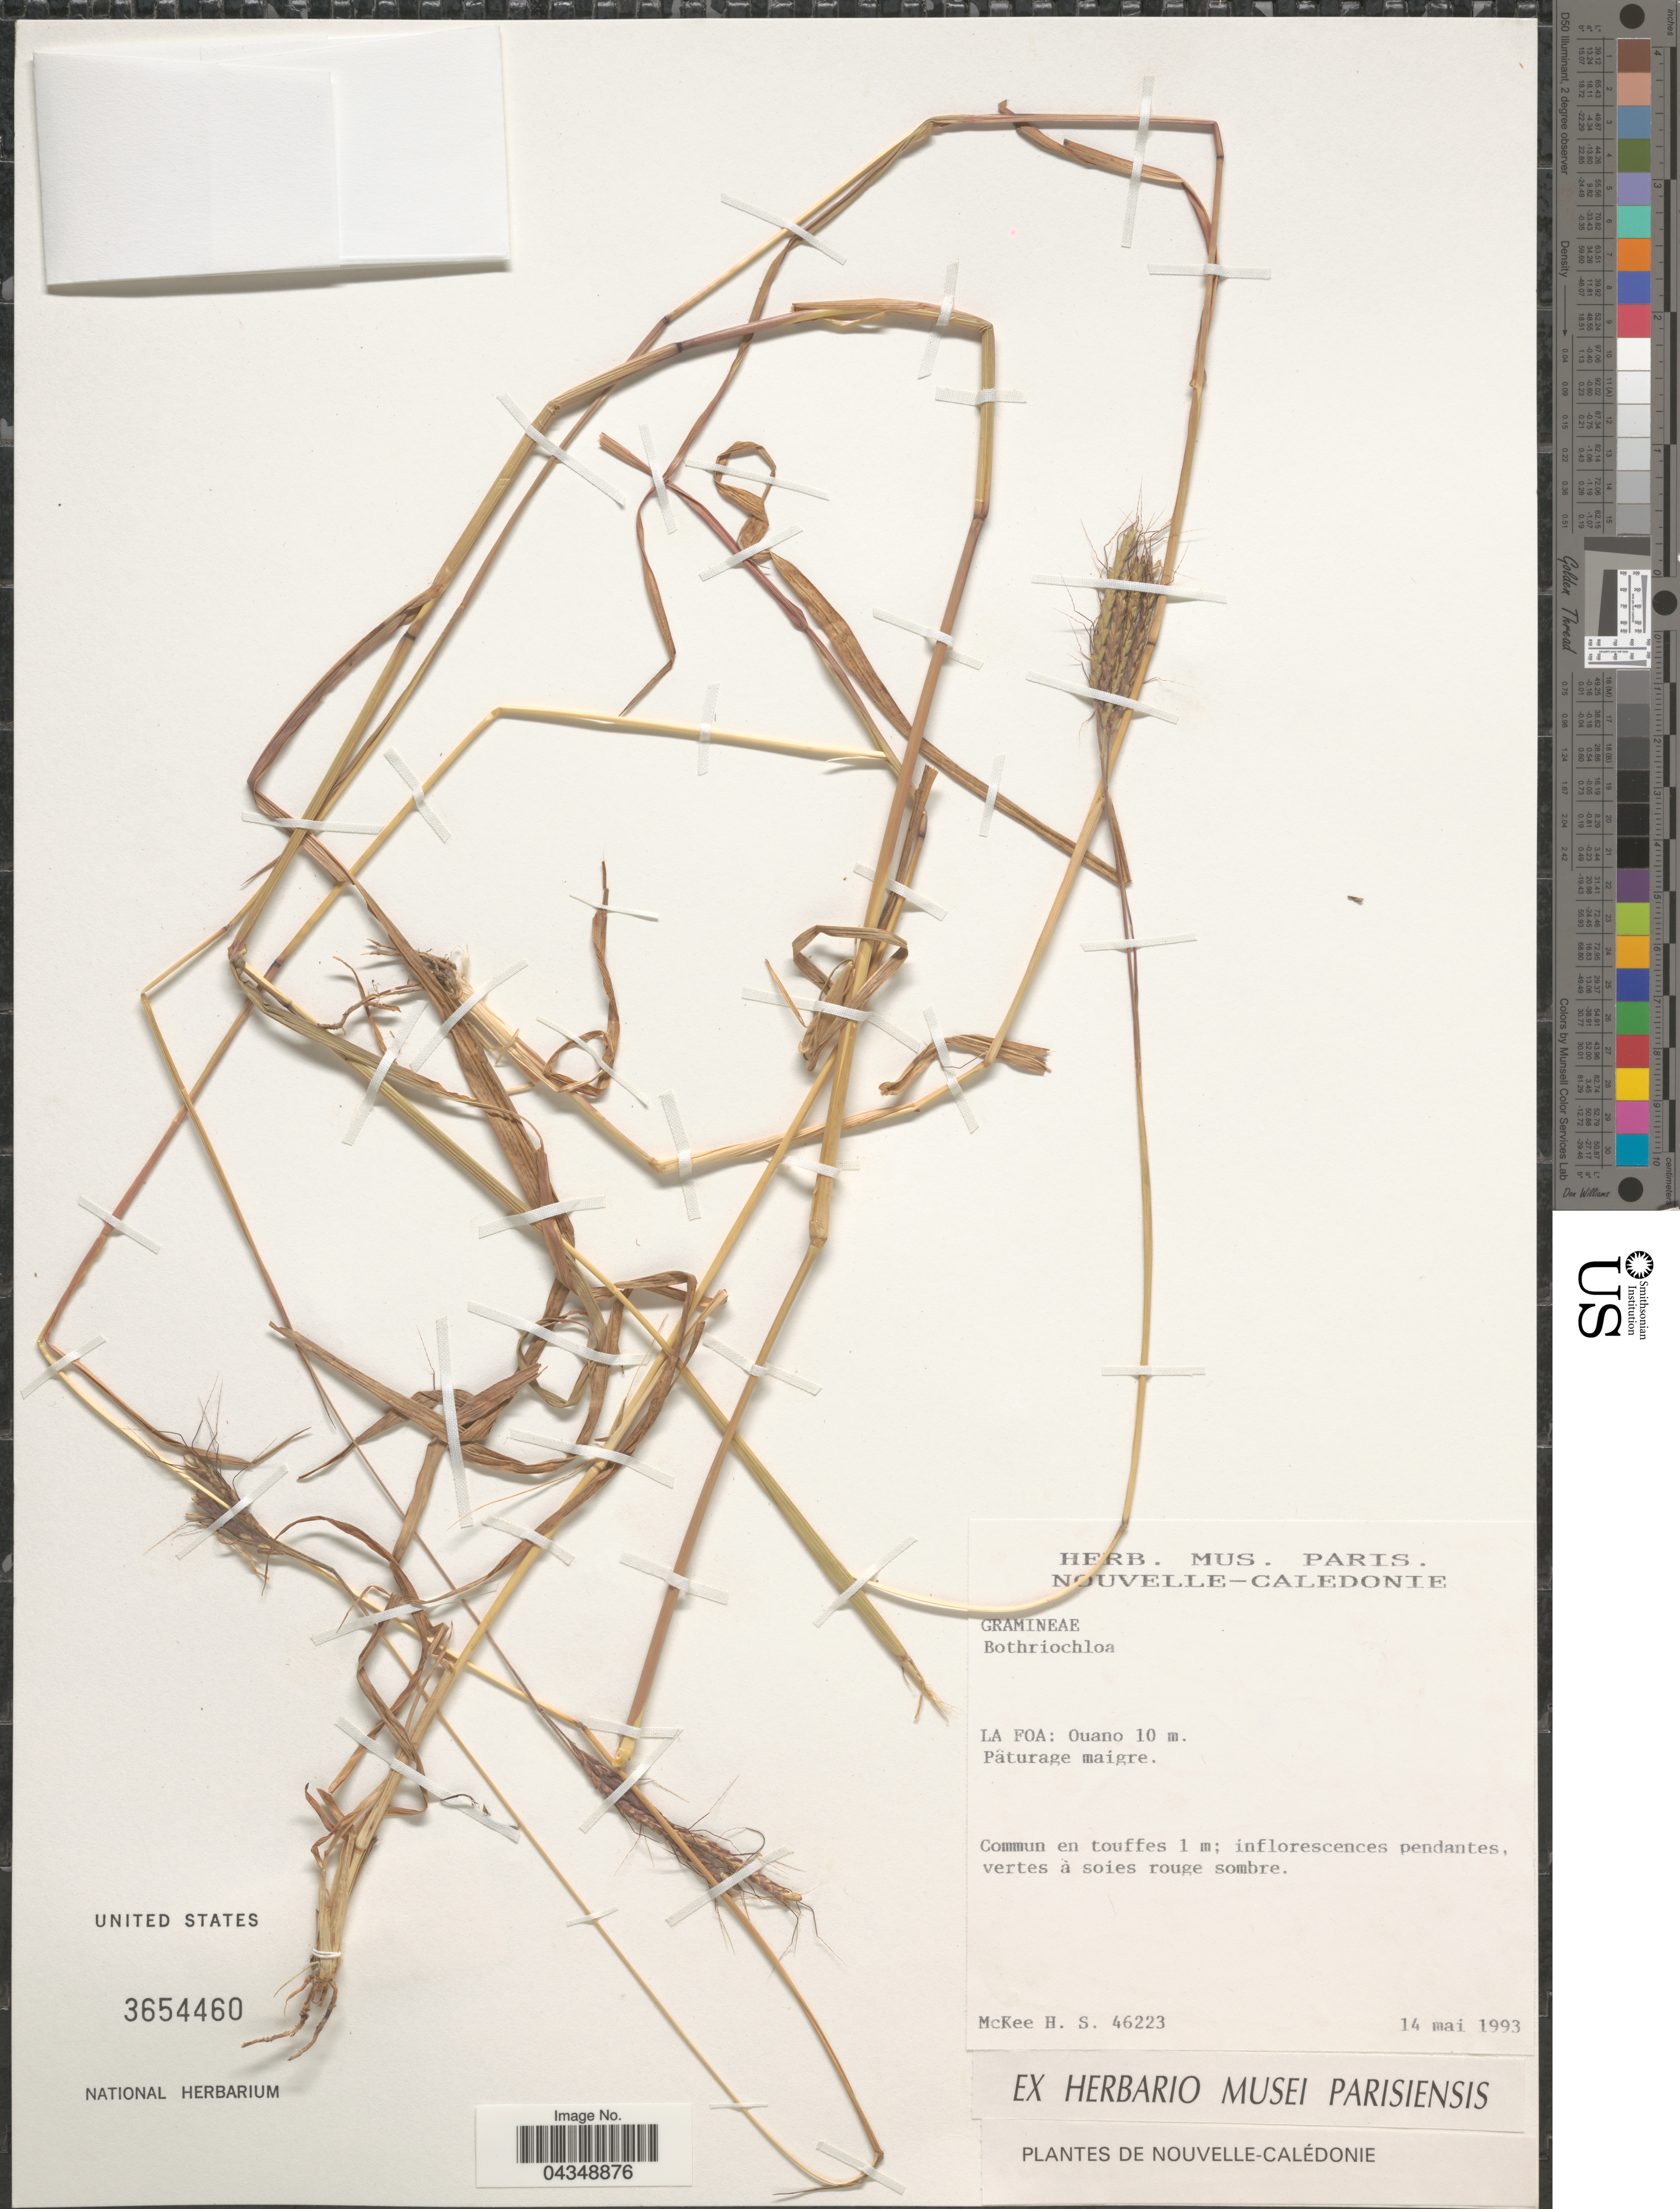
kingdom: Plantae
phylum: Tracheophyta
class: Liliopsida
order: Poales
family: Poaceae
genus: Bothriochloa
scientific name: Bothriochloa sp.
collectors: H. S. McKee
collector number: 46223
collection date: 1993-05-14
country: New Caledonia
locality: Nouvelle-Caledonie. La Foa: Ouano.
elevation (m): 10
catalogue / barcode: US 3654460